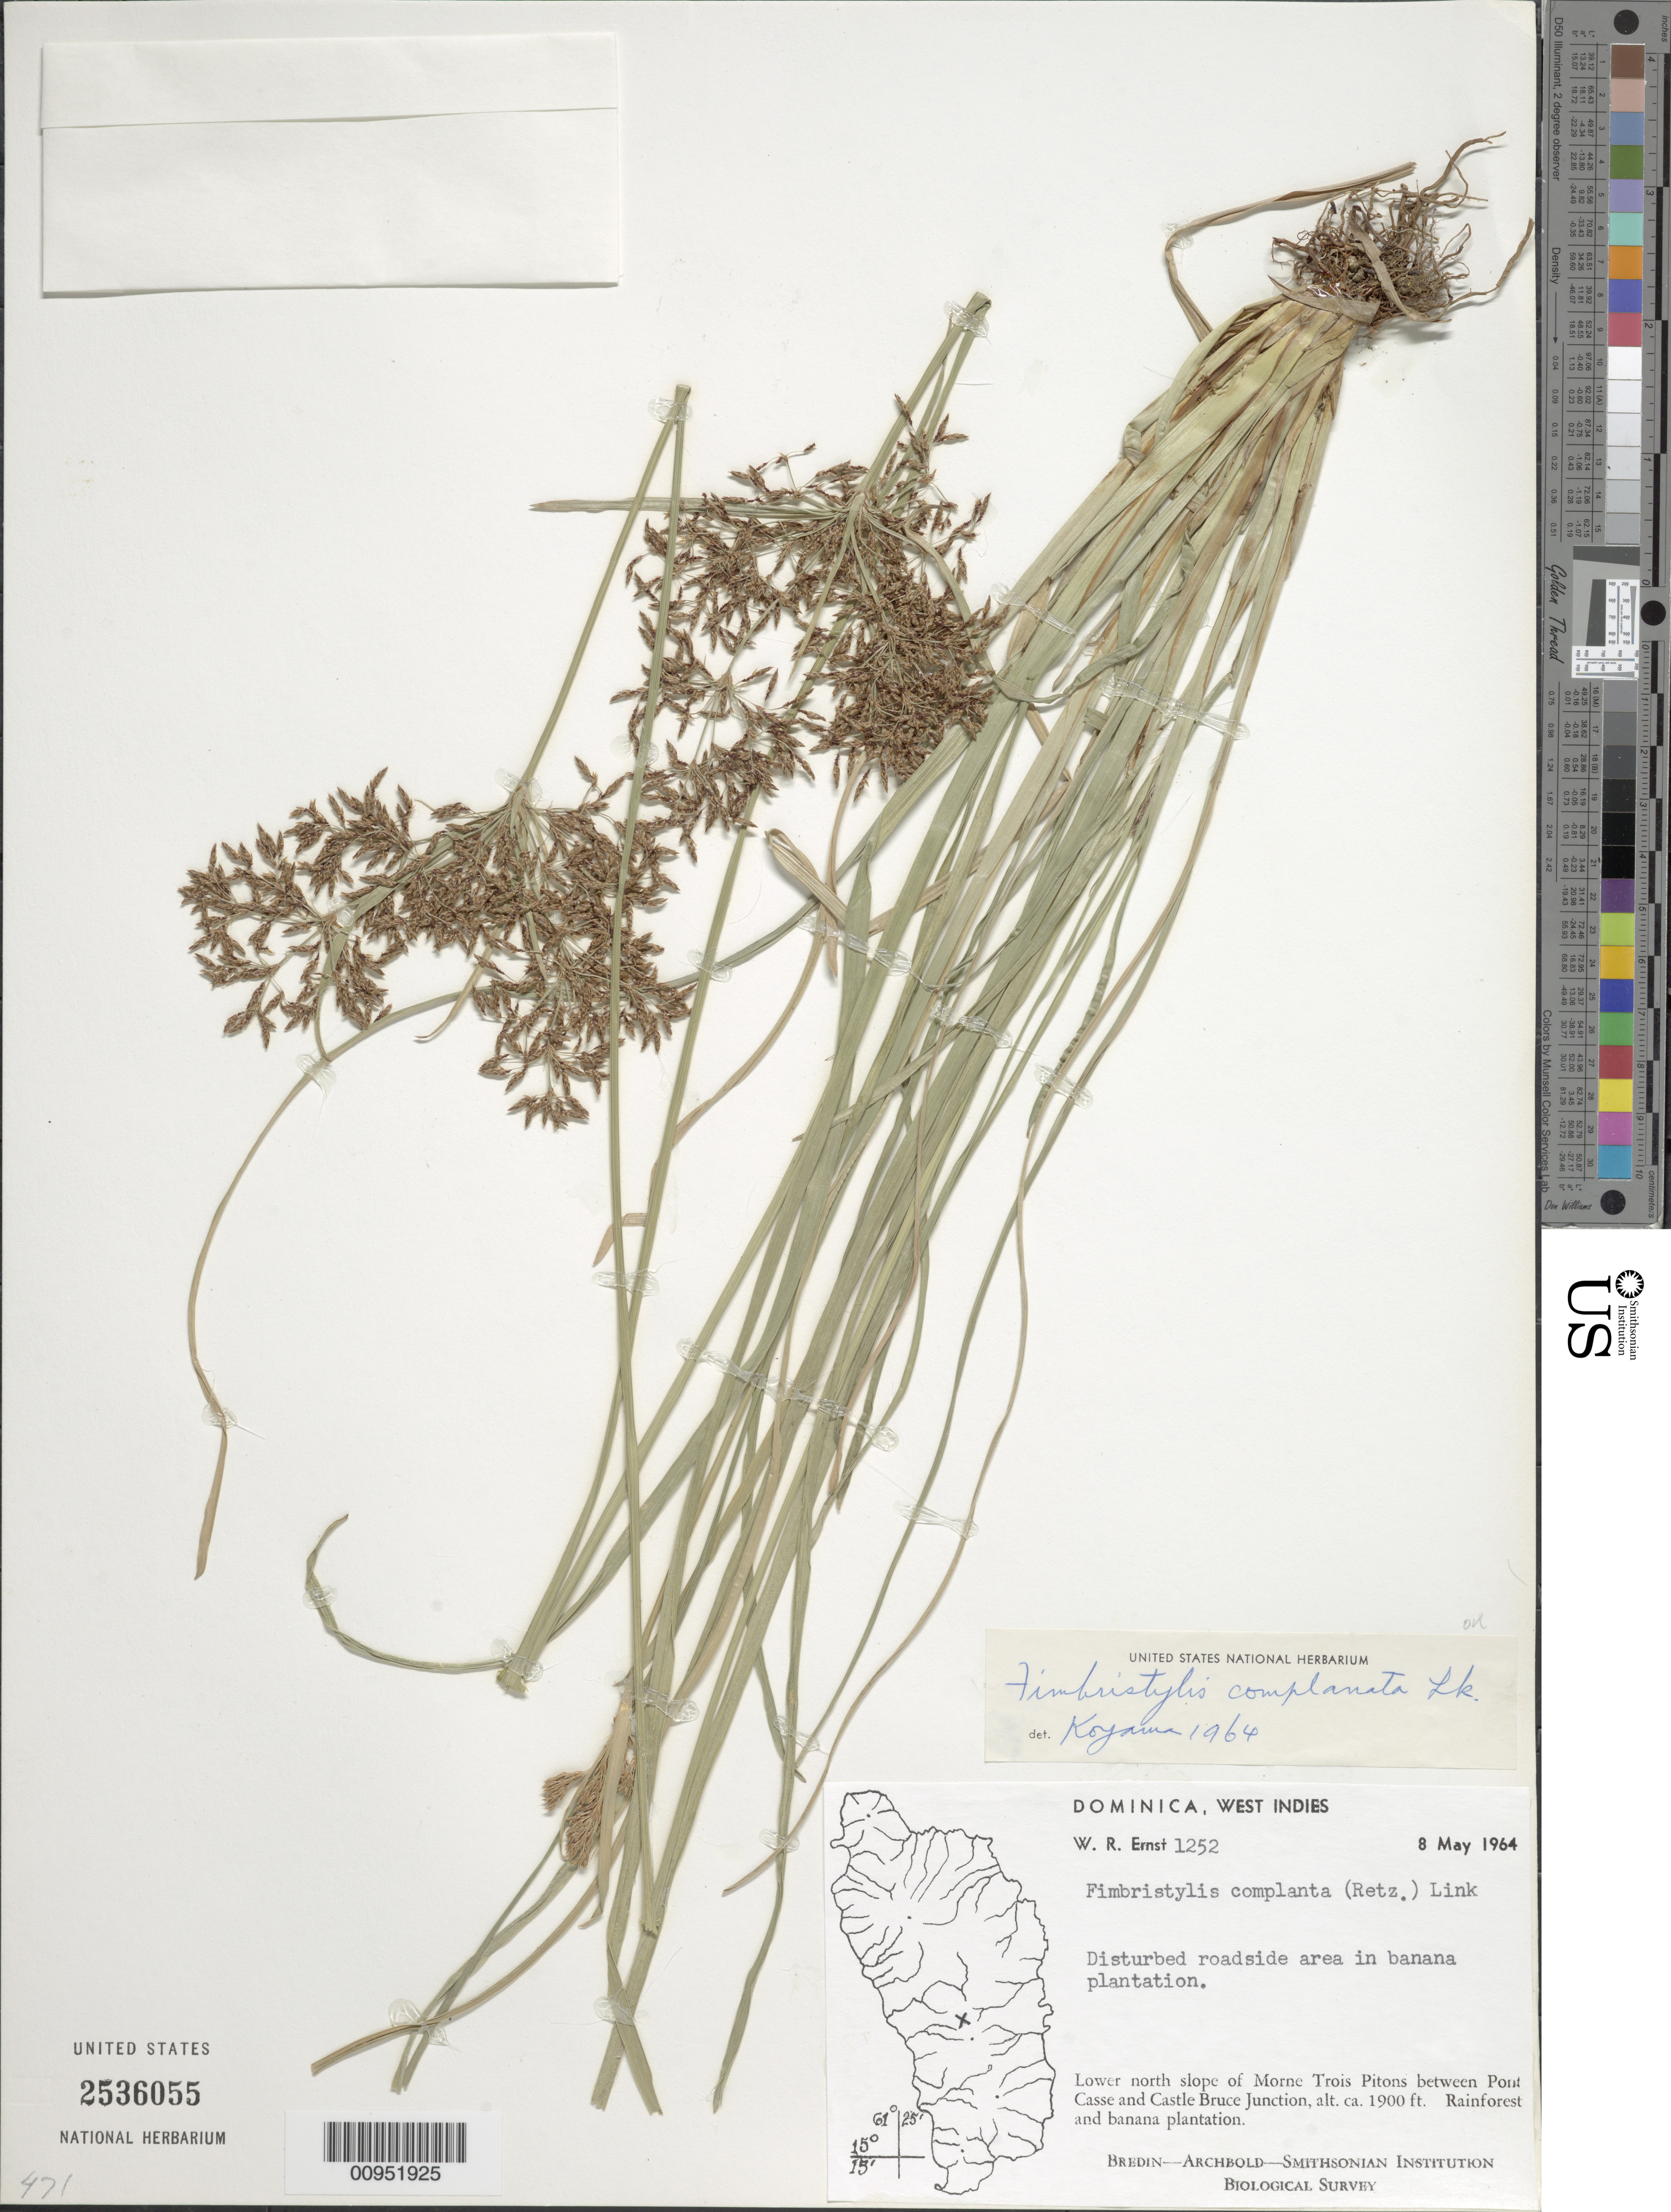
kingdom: Plantae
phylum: Tracheophyta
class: Liliopsida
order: Poales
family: Cyperaceae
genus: Fimbristylis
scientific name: Fimbristylis complanata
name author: (Retz.) Link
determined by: Koyama, --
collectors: W. R. Ernst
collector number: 1252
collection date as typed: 08 May 1964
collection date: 1964-05-08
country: Dominica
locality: lower N slope of Morne Trois Pitons between Pont cassé and Castle Bruce Junction. Rainforest and banana plantation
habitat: Disturbed roadside area in banana plantation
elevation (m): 579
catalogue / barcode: US 2536055